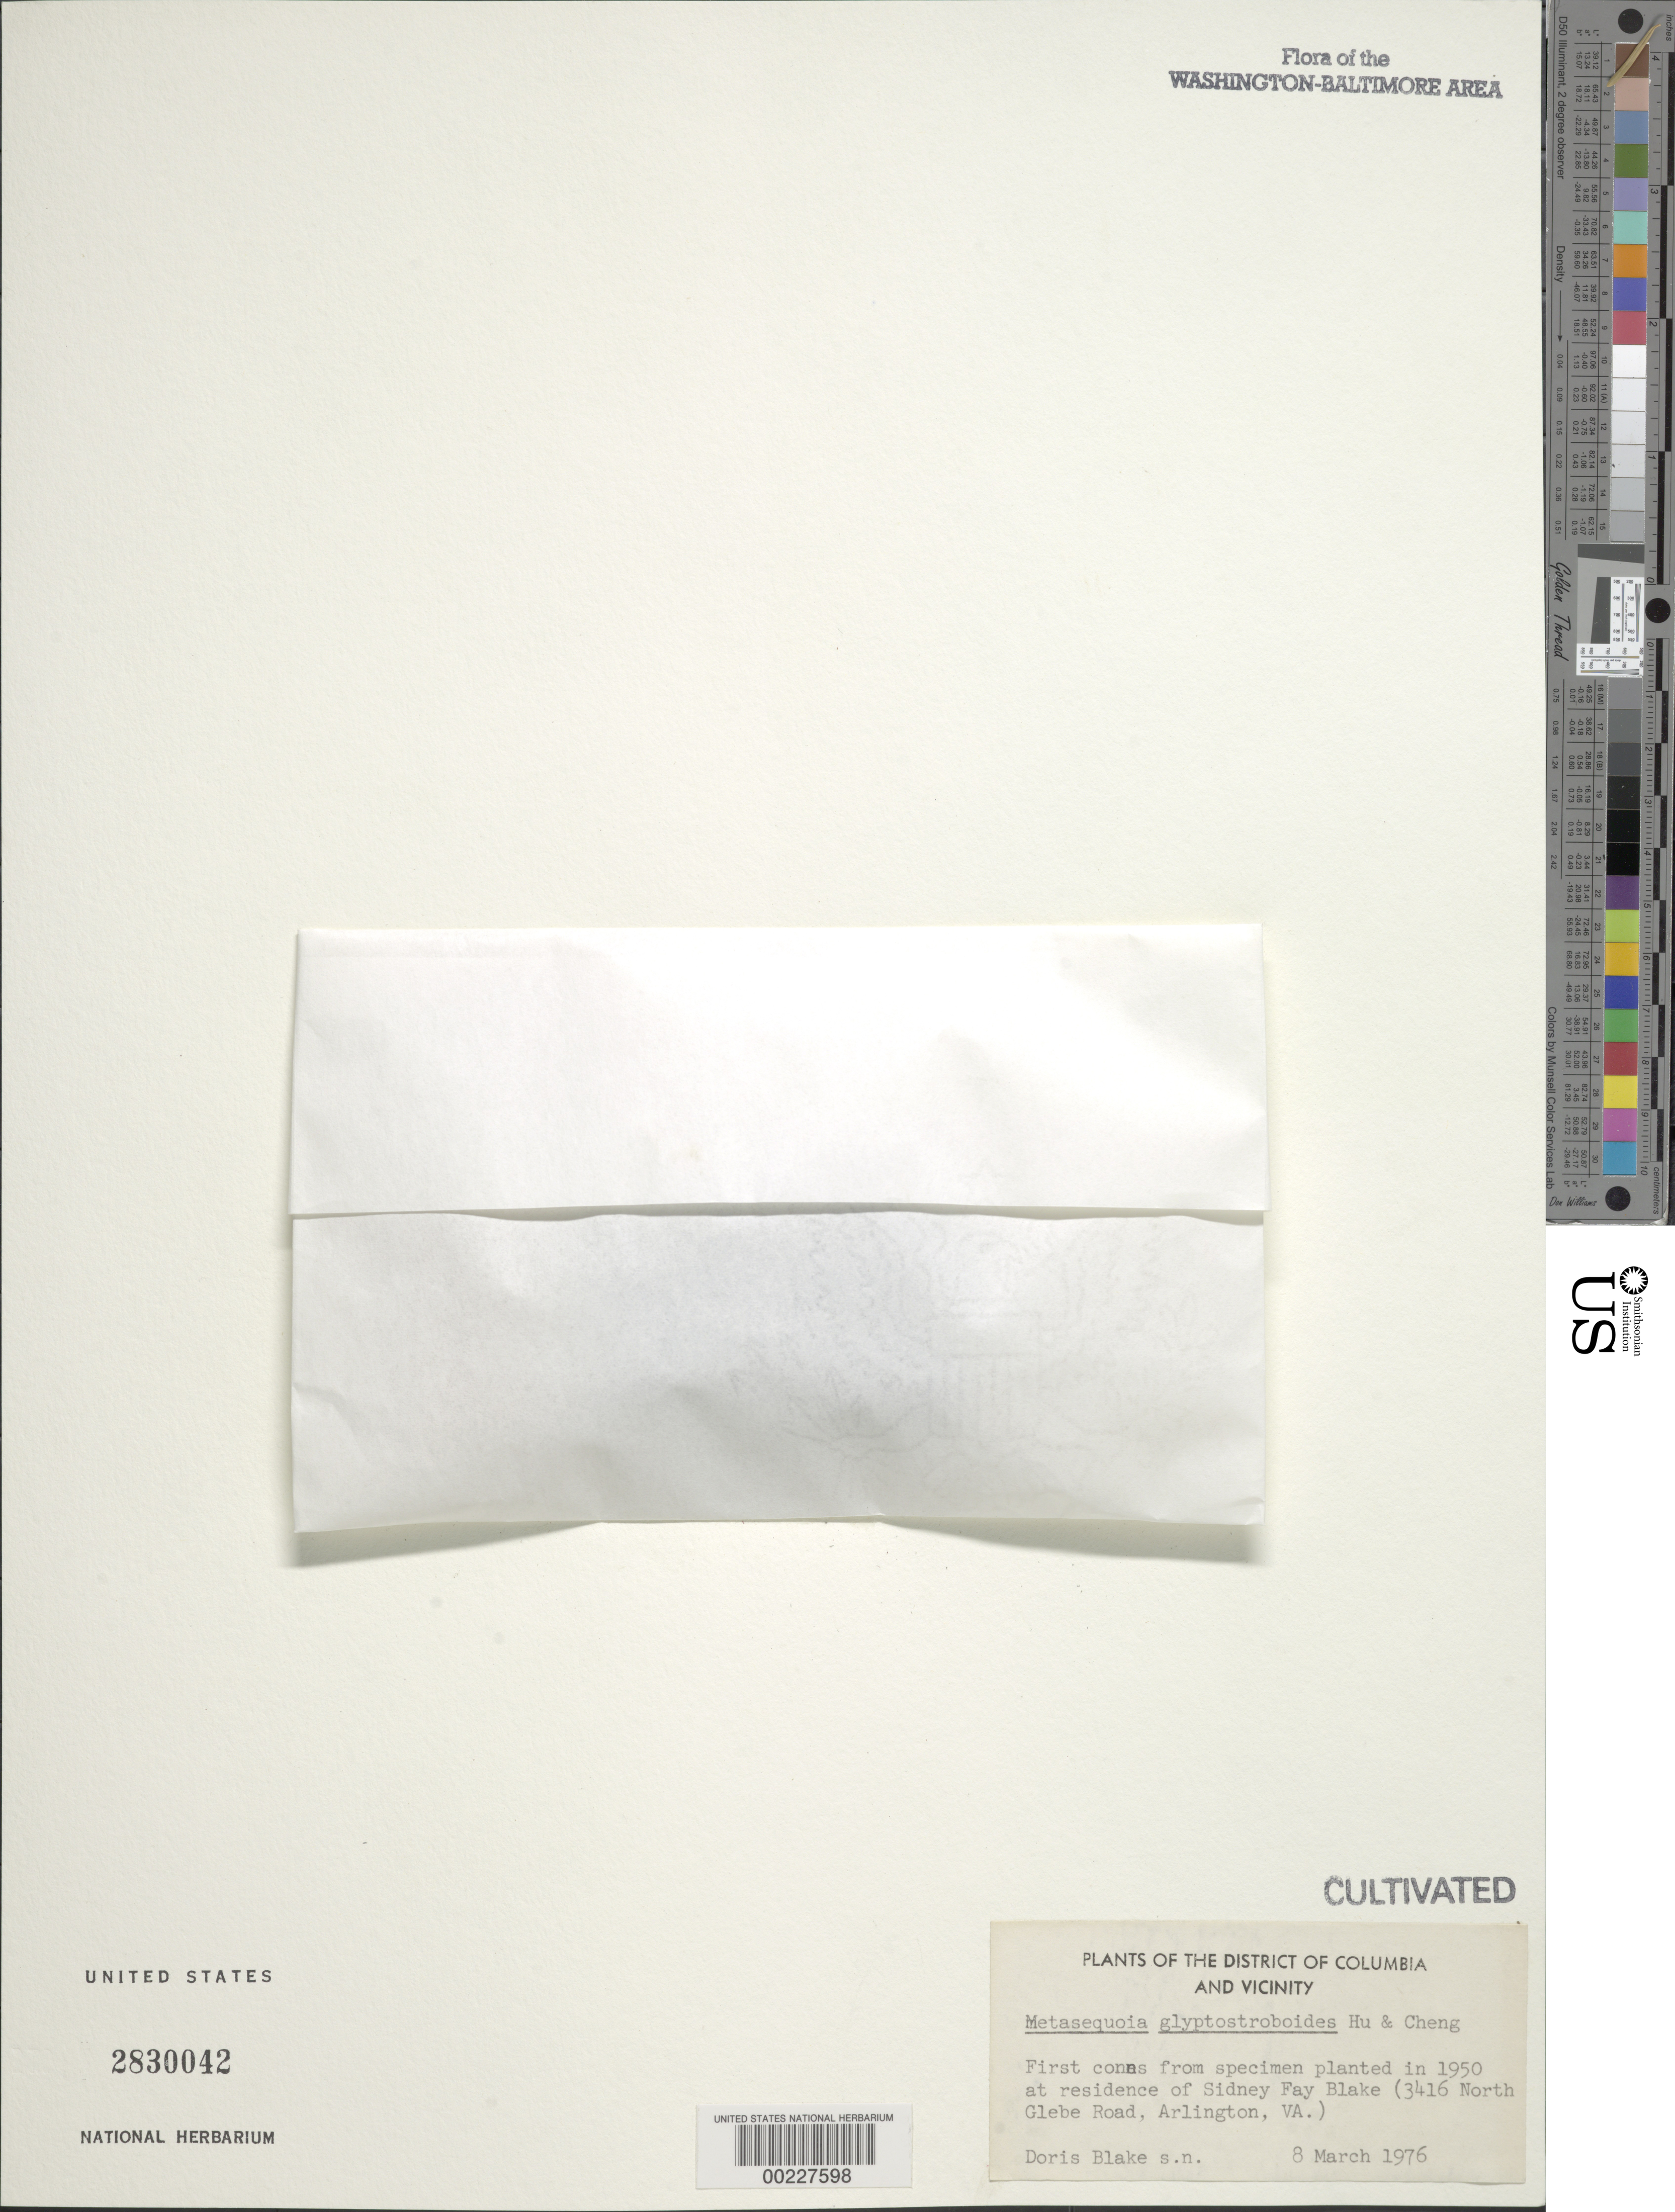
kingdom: Plantae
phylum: Tracheophyta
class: Pinopsida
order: Pinales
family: Cupressaceae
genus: Metasequoia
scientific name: Metasequoia glyptostroboides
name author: Hu & W.C. Cheng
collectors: D. Blake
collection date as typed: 08 Mar 1976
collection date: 1976-03-08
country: United States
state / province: Virginia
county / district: Arlington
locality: Arlington, 3416 N Glebe road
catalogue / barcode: US 2830042